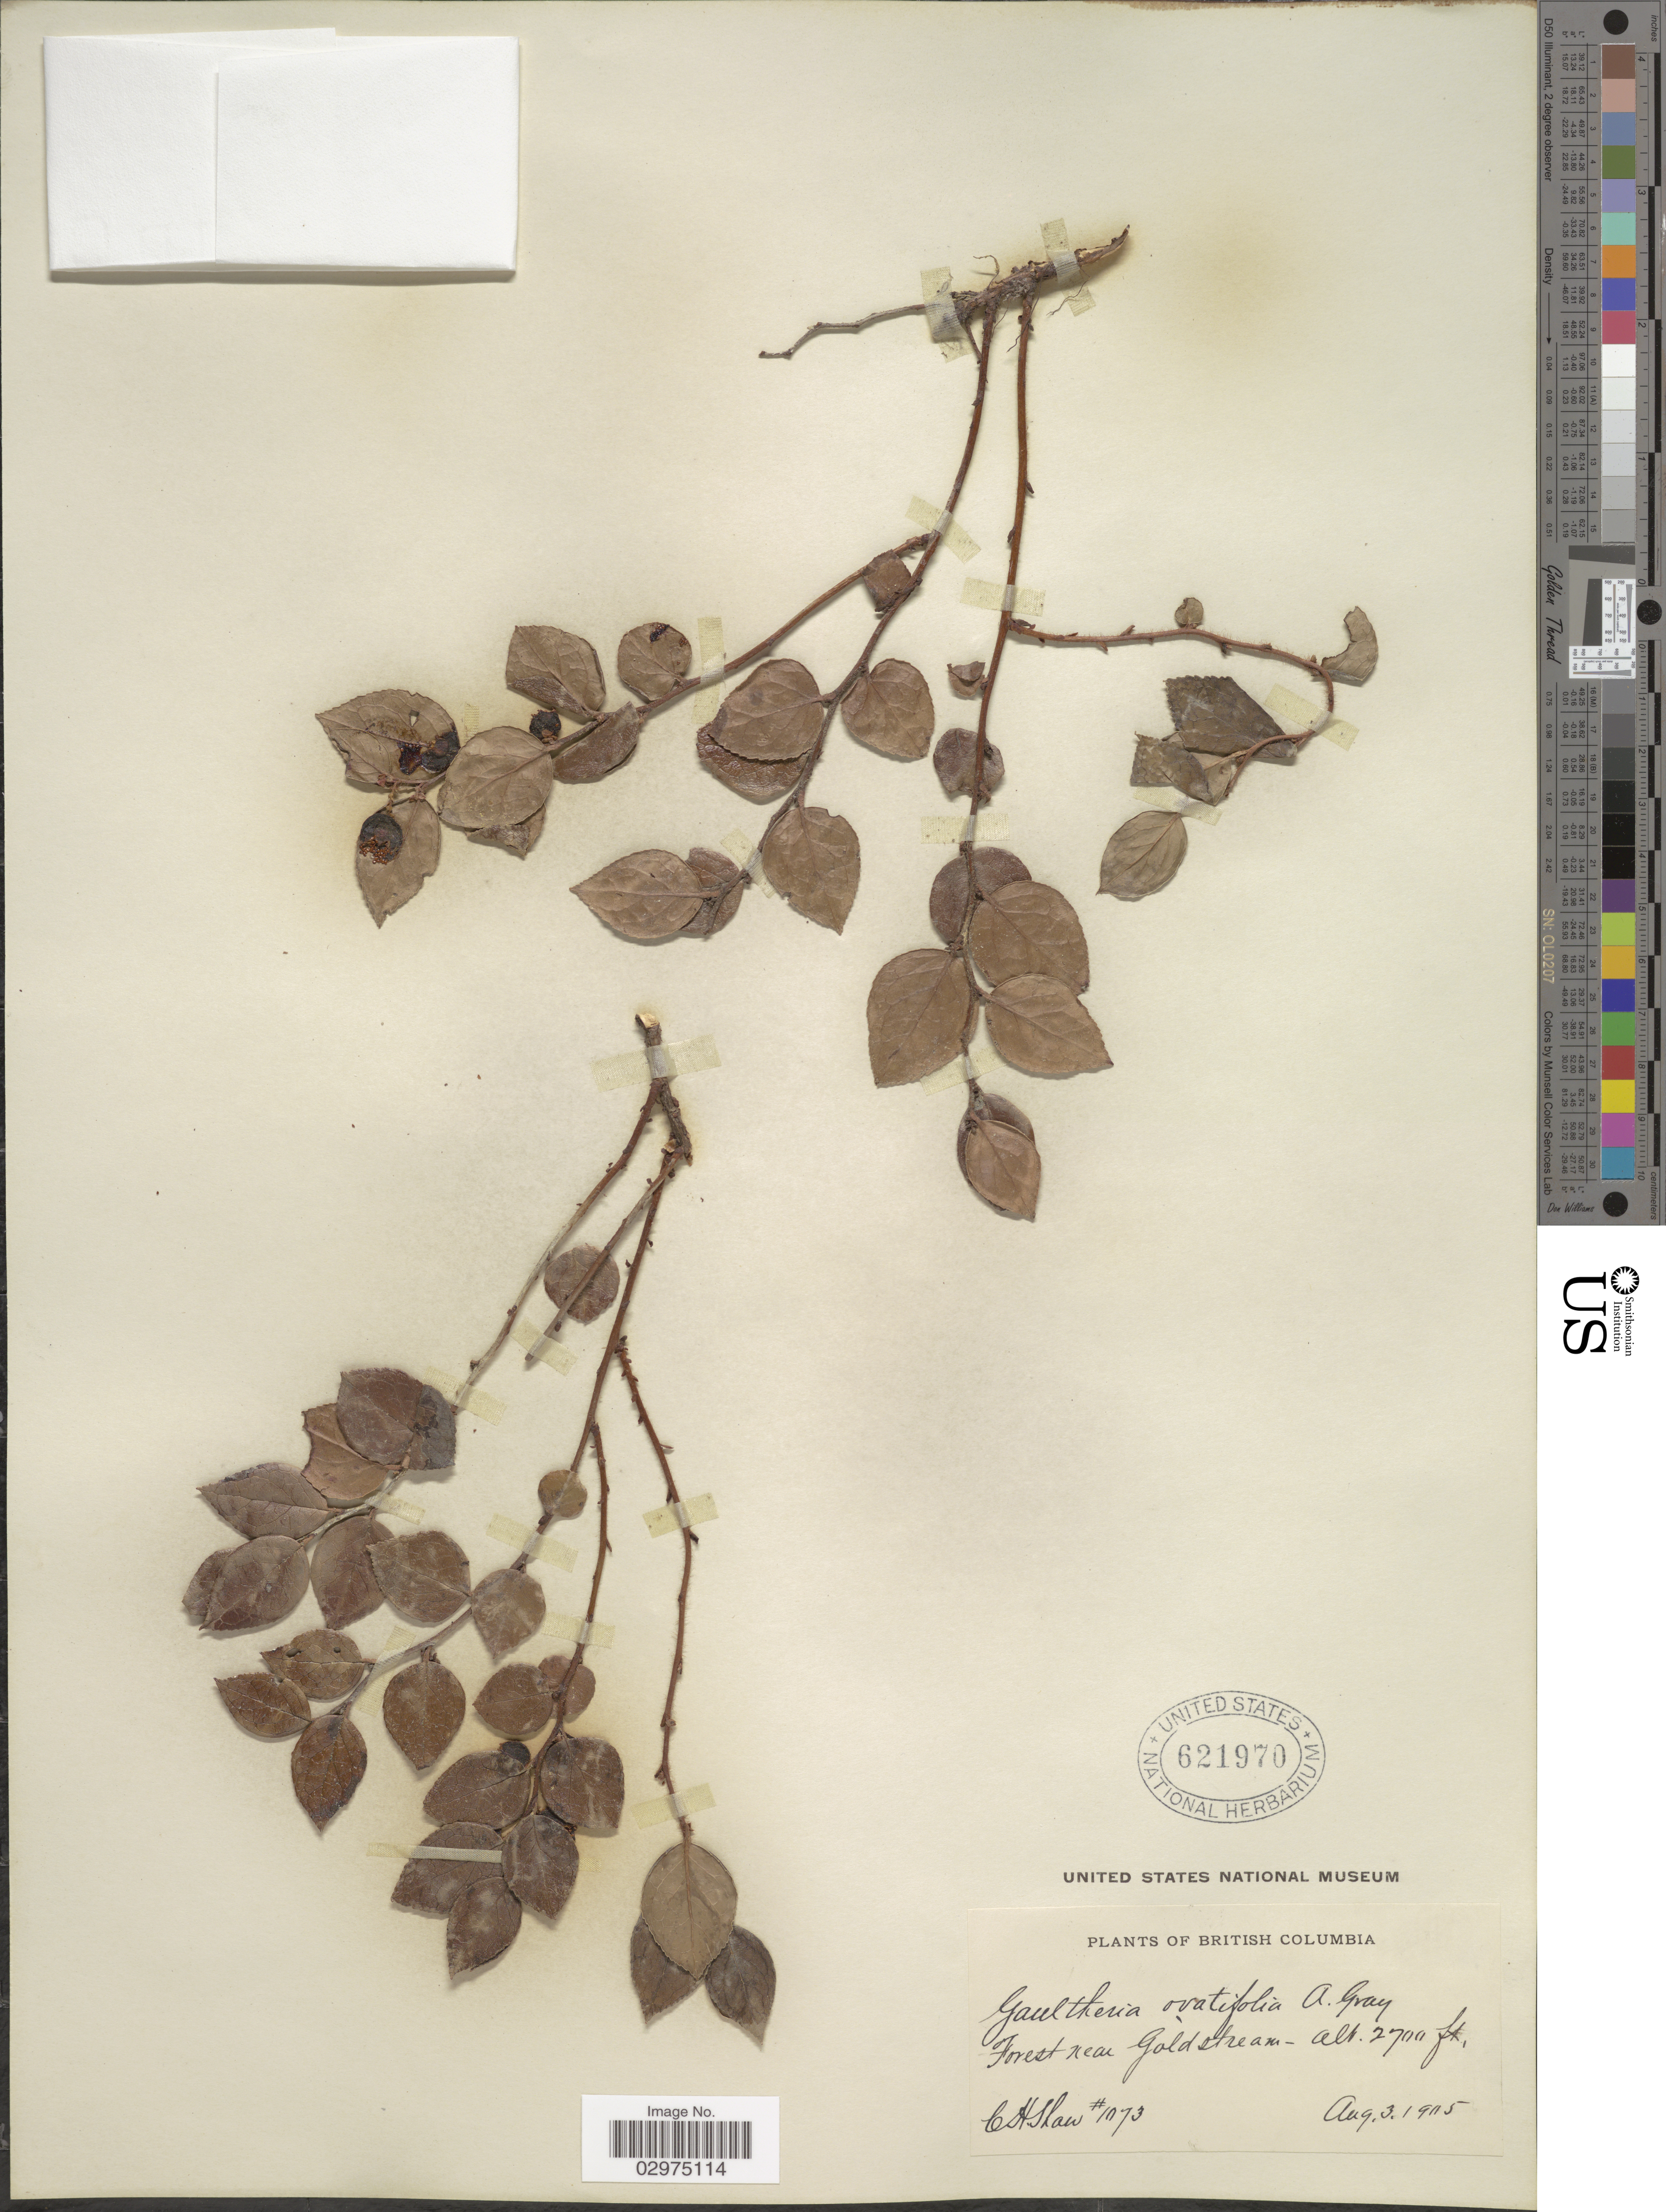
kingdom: Plantae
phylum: Tracheophyta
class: Magnoliopsida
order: Ericales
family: Ericaceae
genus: Gaultheria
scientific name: Gaultheria ovatifolia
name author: A. Gray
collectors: C. H. Shaw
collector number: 1073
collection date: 1905-08-03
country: Canada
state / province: British Columbia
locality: Forest near Goldstream.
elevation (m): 823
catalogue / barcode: US 621970